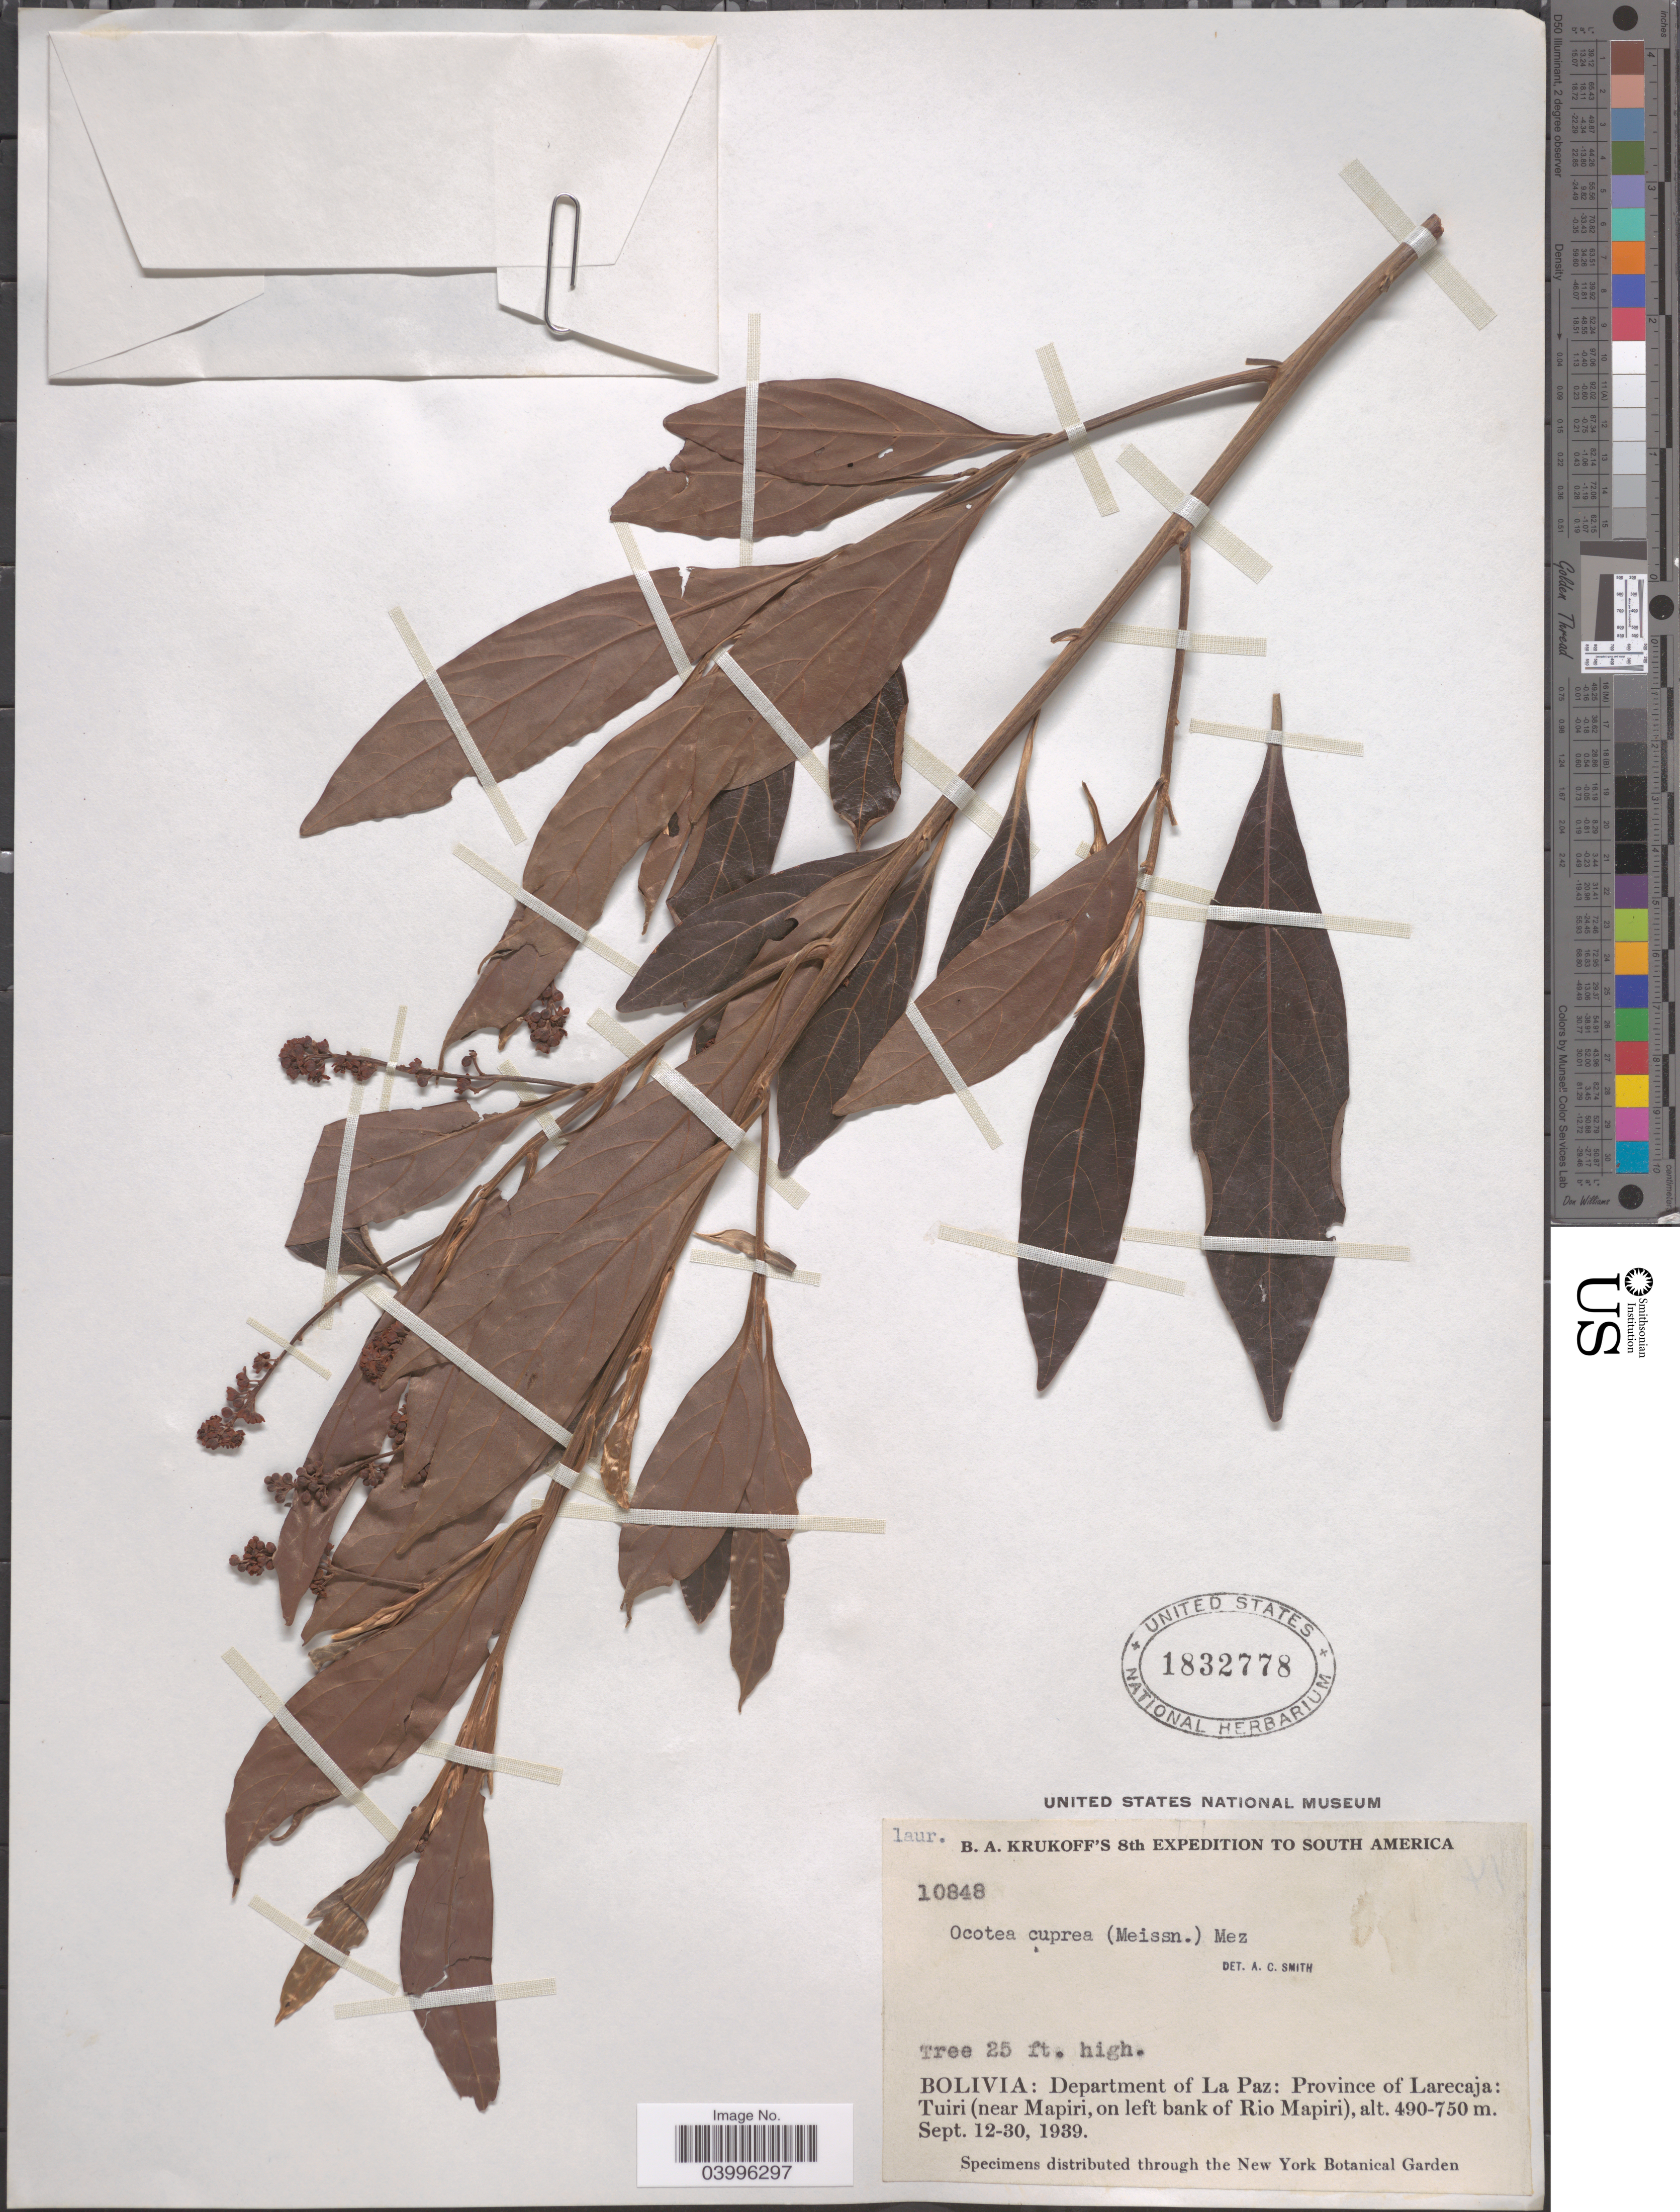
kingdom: Plantae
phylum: Tracheophyta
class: Magnoliopsida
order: Laurales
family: Lauraceae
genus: Ocotea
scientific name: Ocotea cuprea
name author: (Meisn.) Mez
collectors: B. A. Krukoff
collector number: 10848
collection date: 1939-09-12/1939-09-30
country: Bolivia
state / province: La Paz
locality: Department of La Paz: Province of Larecaja: Tuiri (near Mapiri, on left bank of Rio Mapiri).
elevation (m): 490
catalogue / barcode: US 1832778